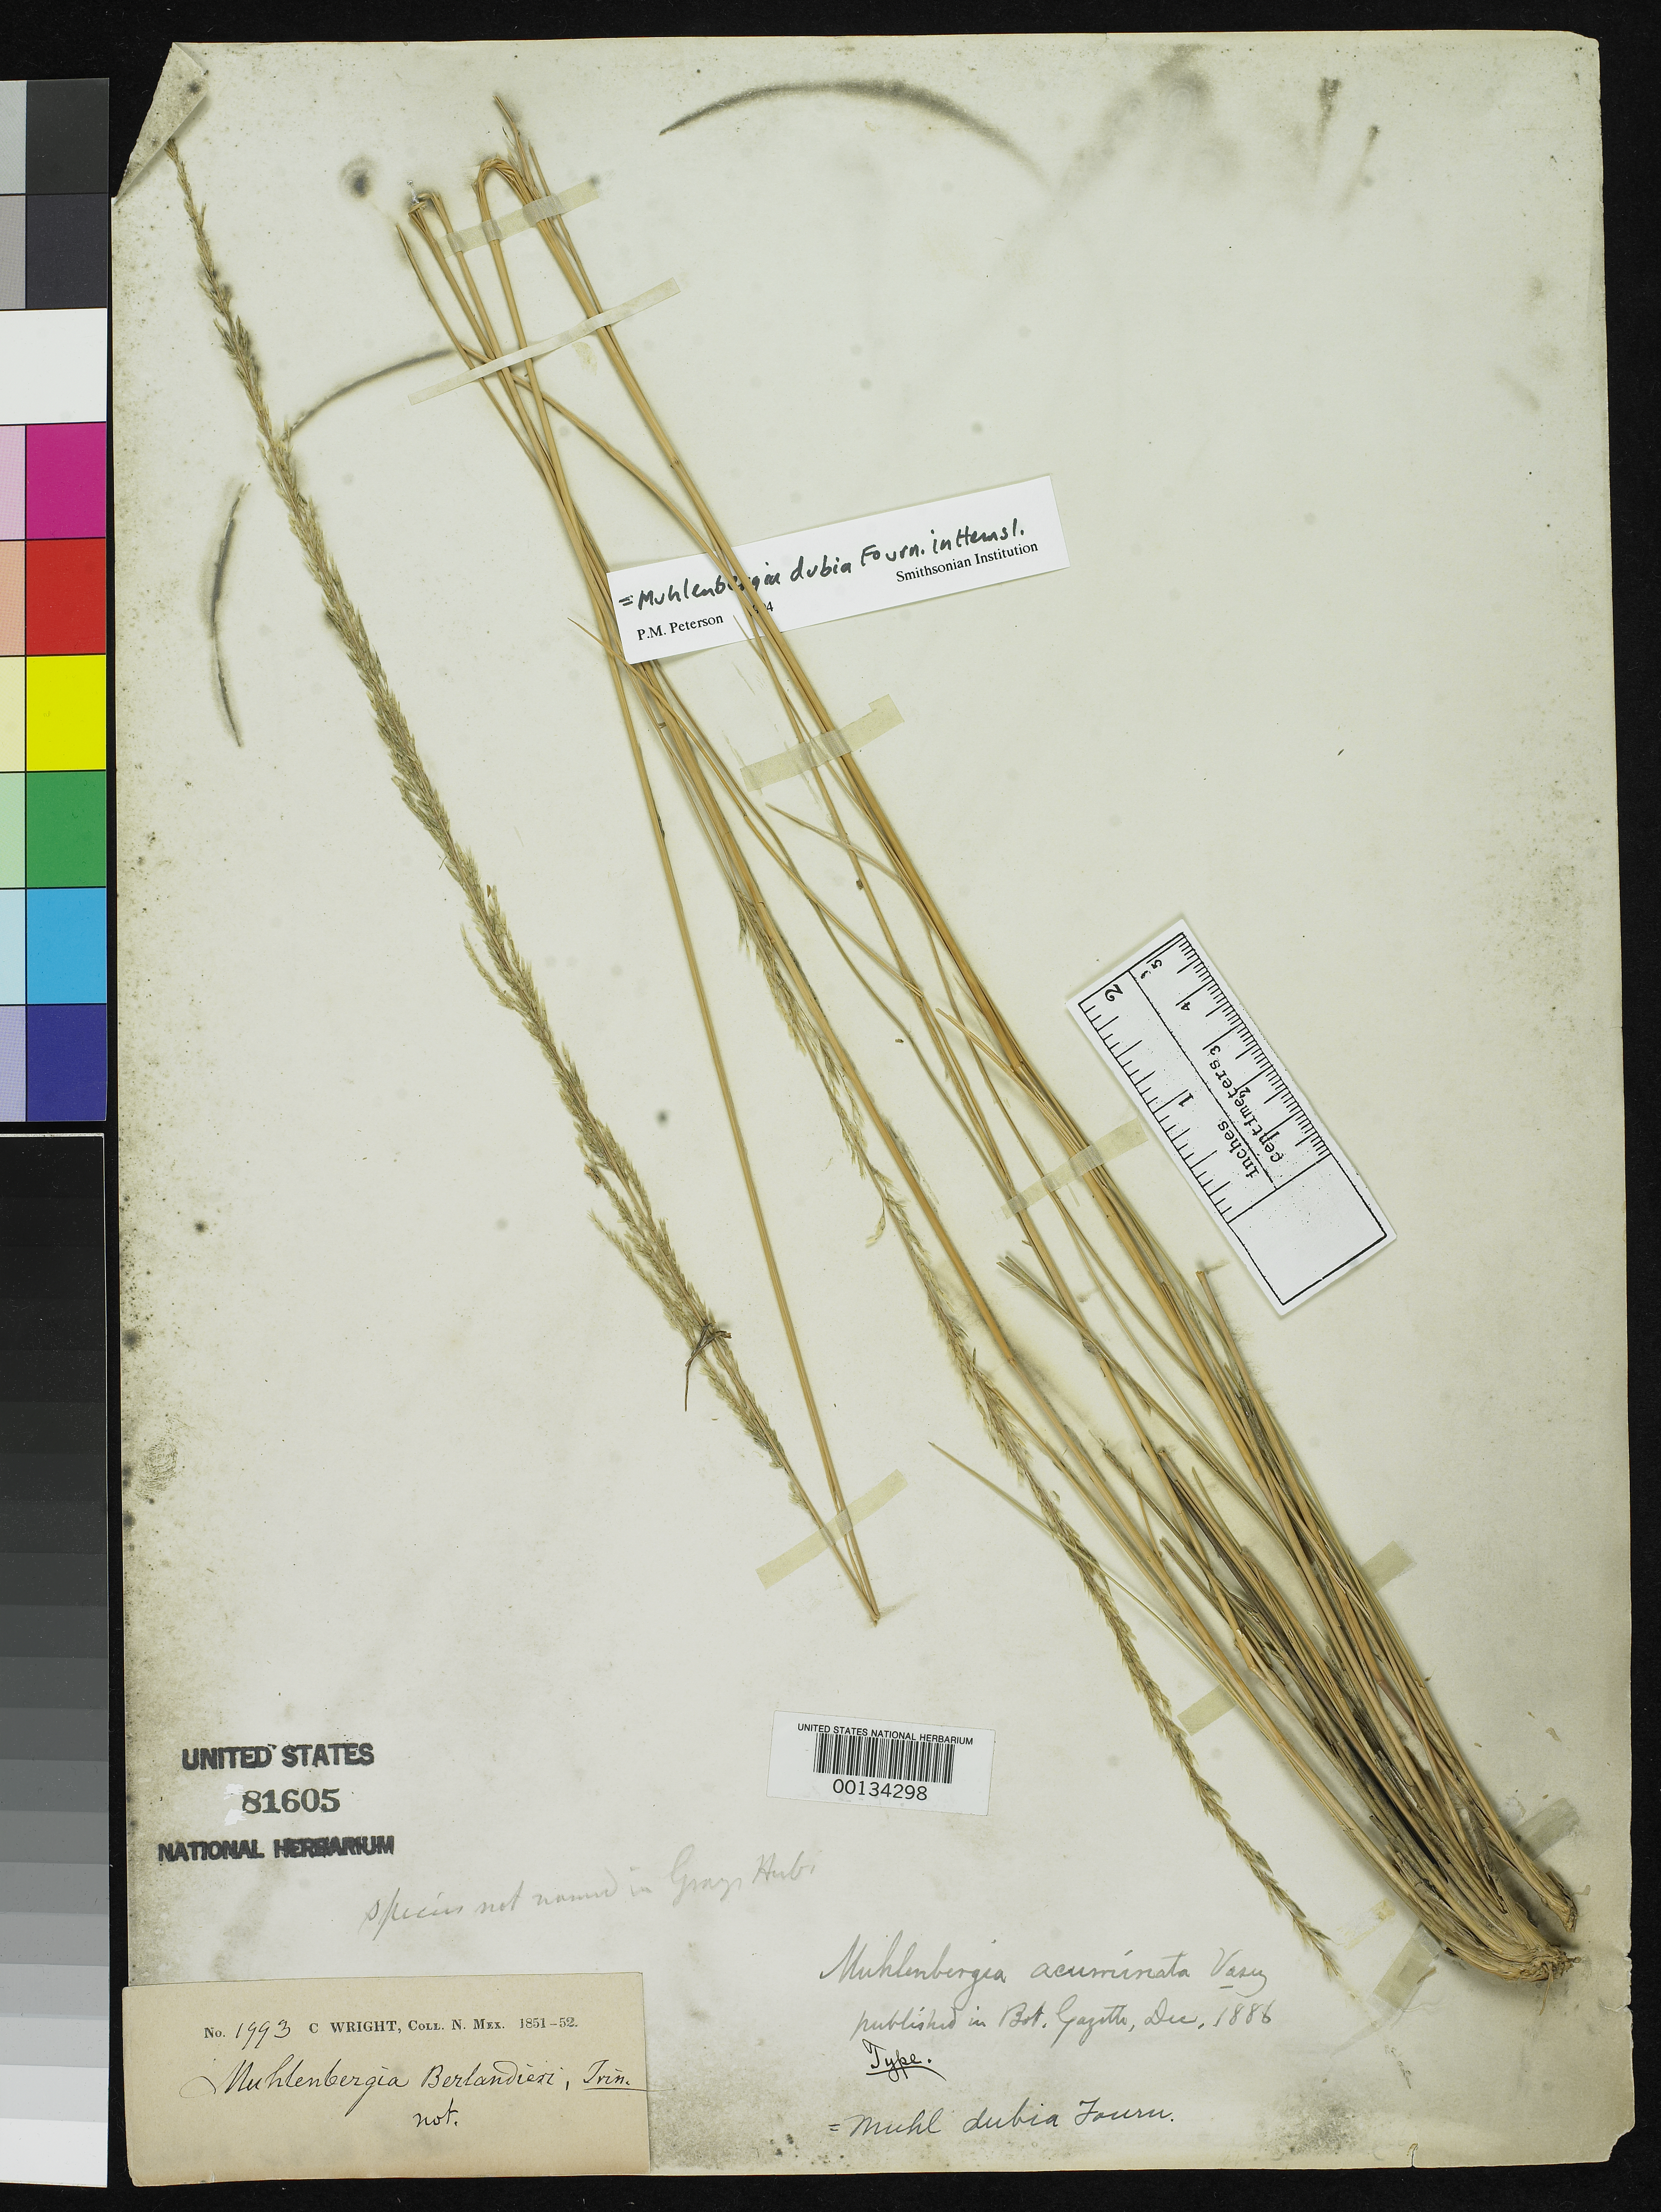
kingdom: Plantae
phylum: Tracheophyta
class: Liliopsida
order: Poales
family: Poaceae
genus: Muhlenbergia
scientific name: Muhlenbergia acuminata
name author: Vasey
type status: Isotype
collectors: C. Wright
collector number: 1993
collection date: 1851/1852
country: United States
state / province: New Mexico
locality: "N. Mex." [=northern Mexico or New Mexico? either way possibly referring to present-day Arizona or Texas]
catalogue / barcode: US 81605